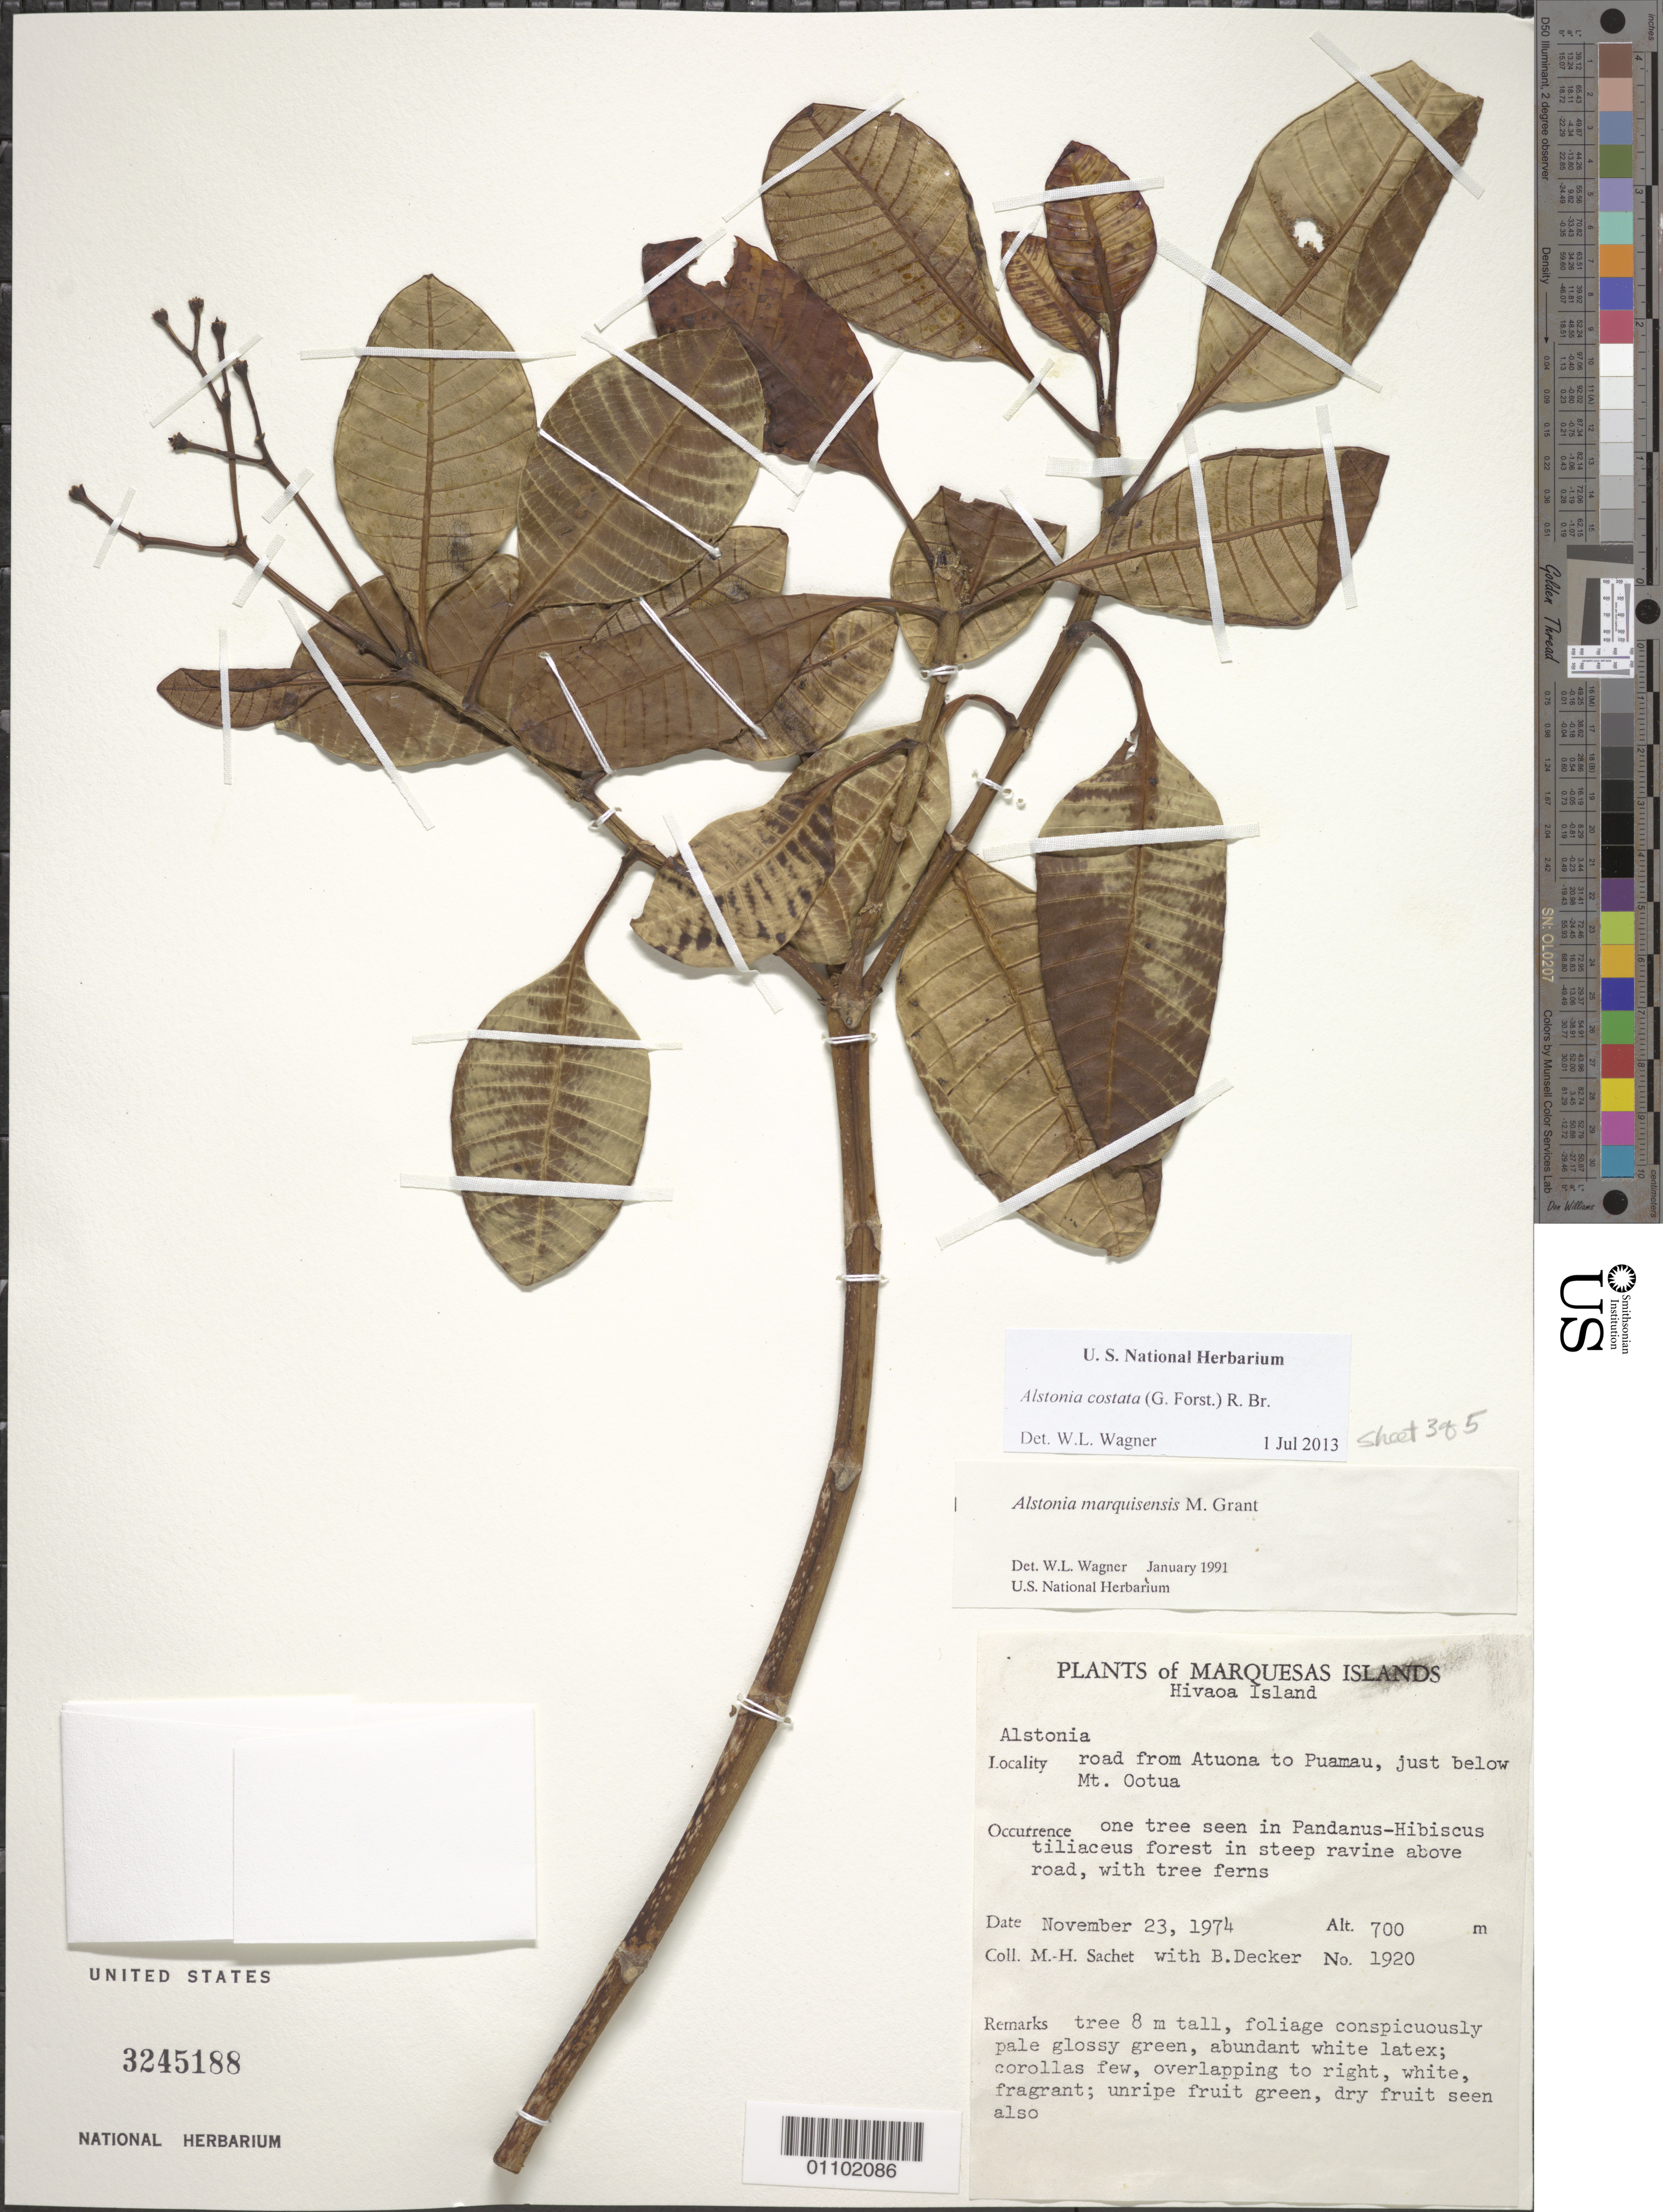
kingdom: Plantae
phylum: Tracheophyta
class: Magnoliopsida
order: Gentianales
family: Apocynaceae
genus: Alstonia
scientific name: Alstonia costata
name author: (G. Forst.) R. Br.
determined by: Lorence, David H., (PTBG), National Tropical Botanical Garden (UNITED STATES)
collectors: M.-H. Sachet & B. G. Decker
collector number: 1920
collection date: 1974-11-23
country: French Polynesia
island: Hiva Oa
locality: road from Atuona to Puamau, just below Mt. Ootua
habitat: One tree seen in Pandanus-Hibiscus tiliaceus forest in steep ravine above road, with tree ferns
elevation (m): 700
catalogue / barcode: US 3245188